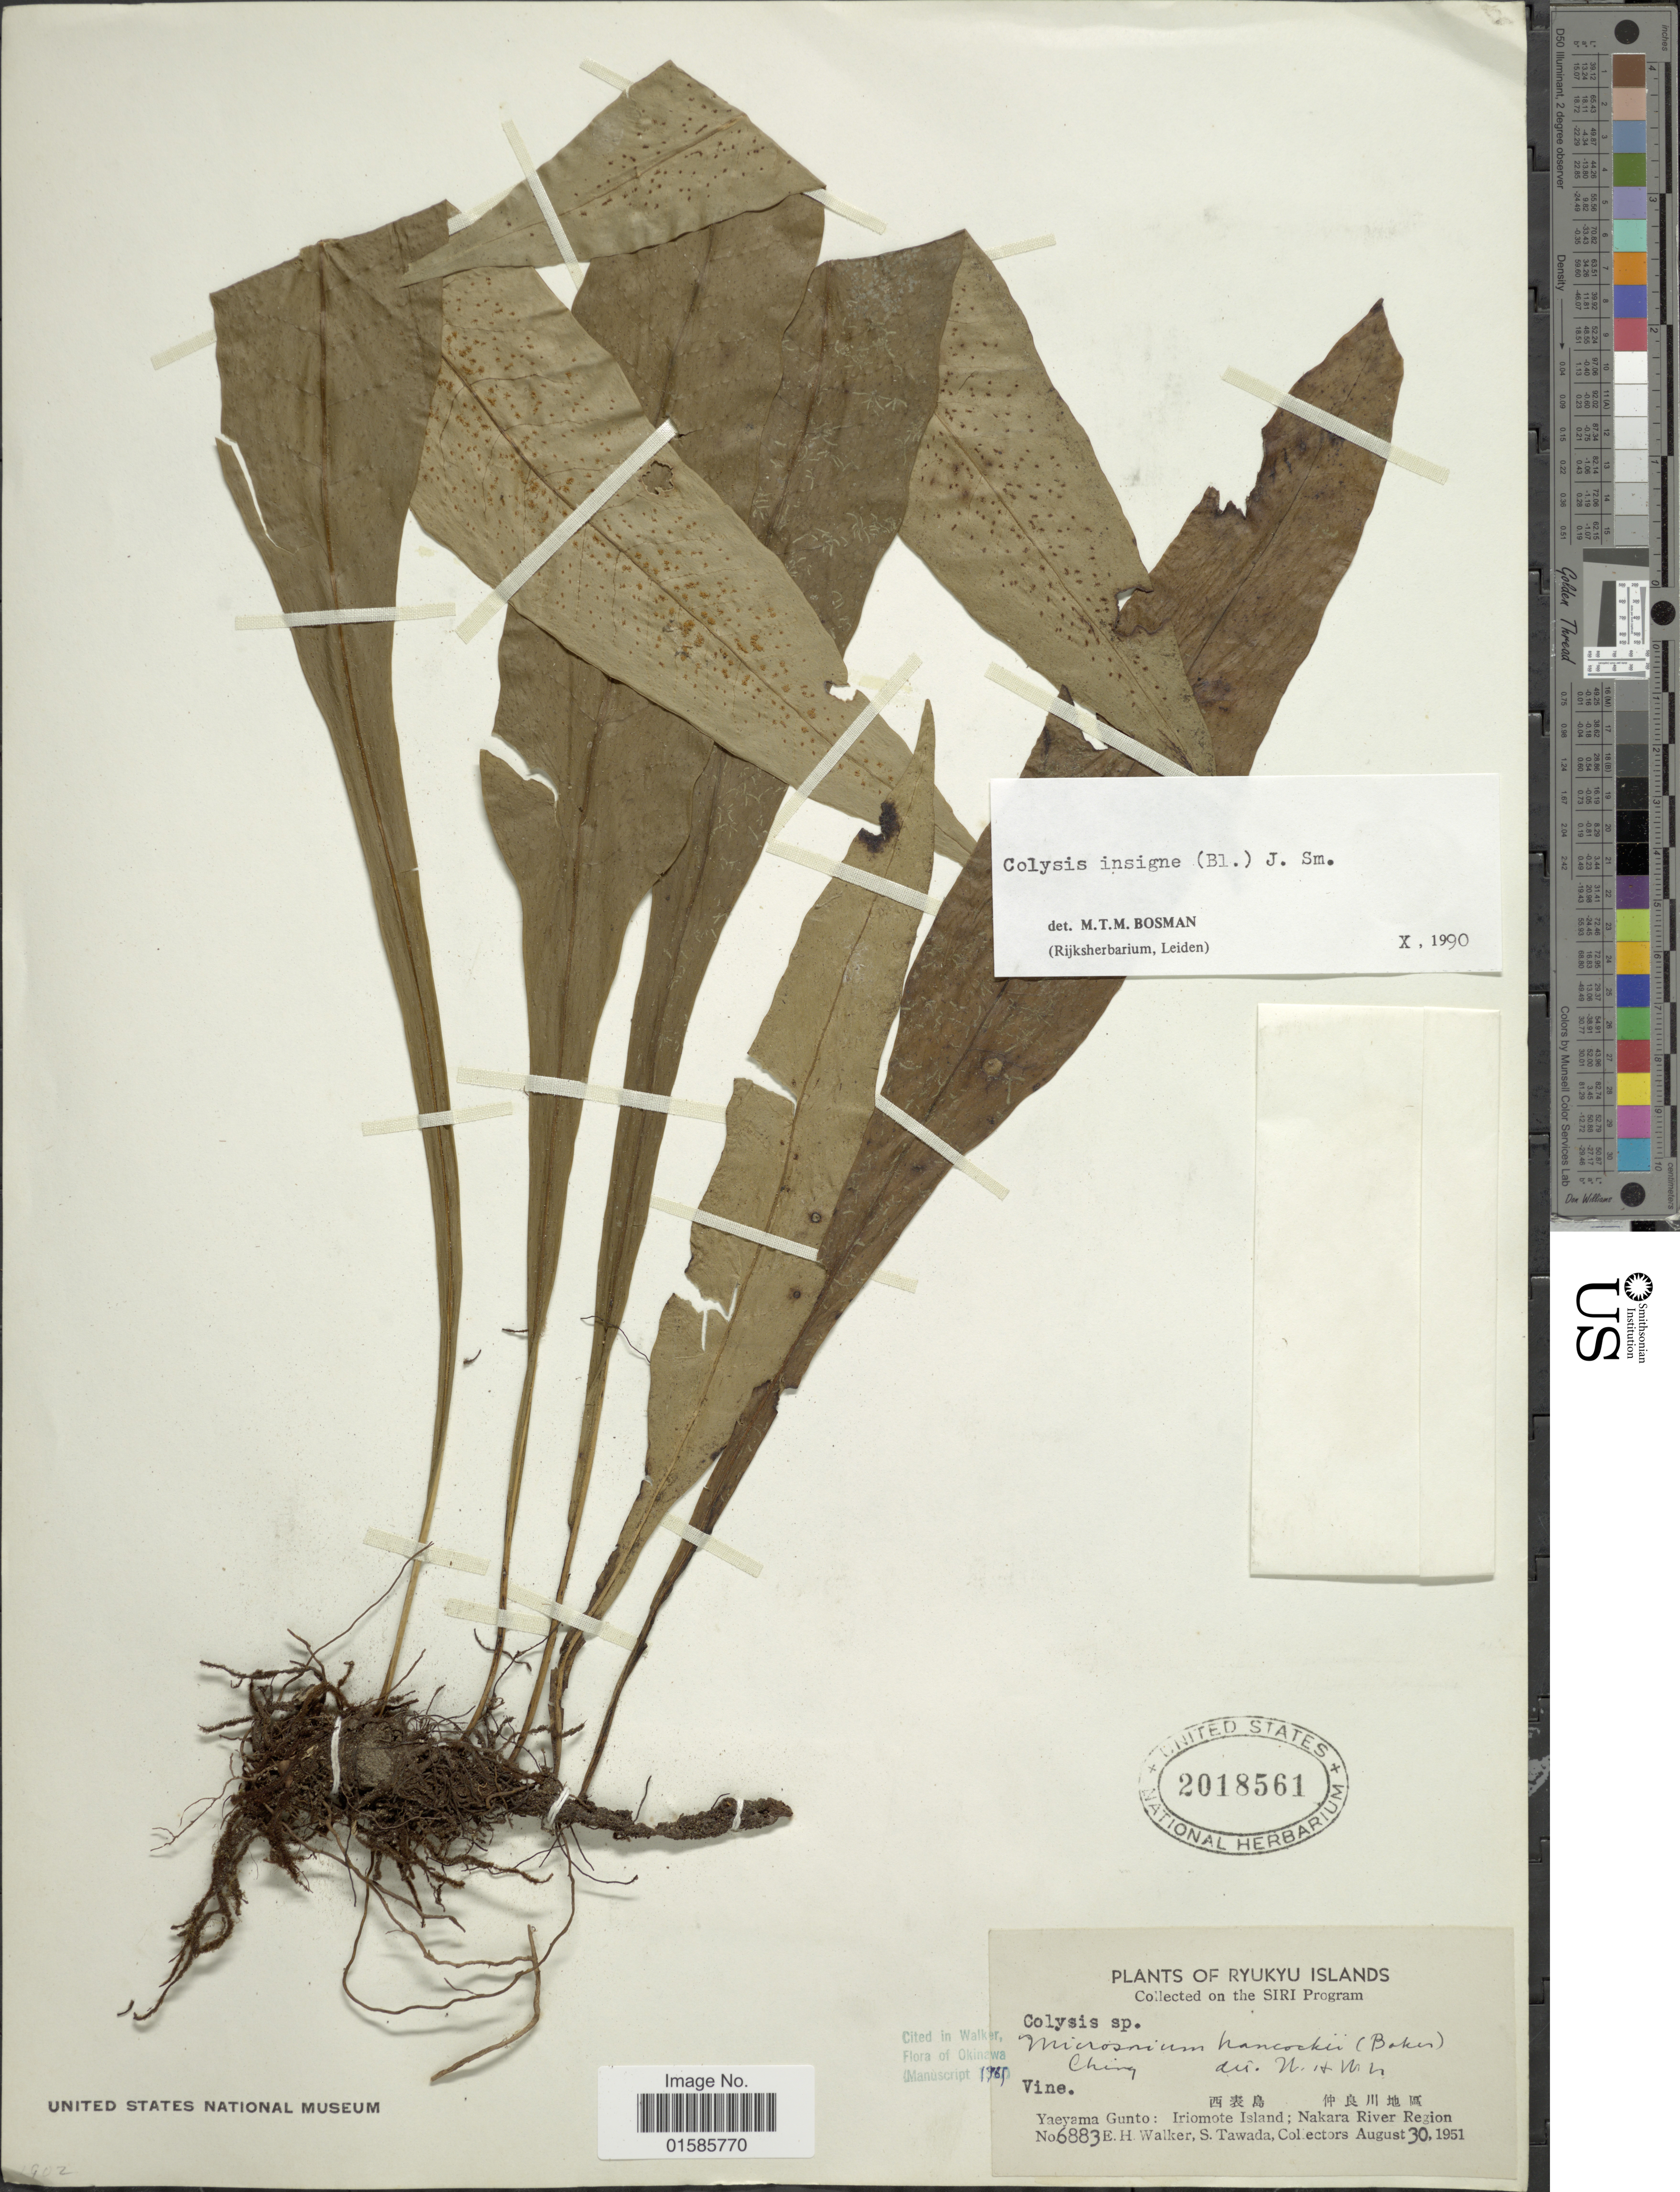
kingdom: Plantae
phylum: Tracheophyta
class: Polypodiopsida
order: Polypodiales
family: Polypodiaceae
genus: Microsorum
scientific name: Microsorum insigne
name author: (Blume) Copel.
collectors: E. H. Walker & S. Tawada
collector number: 6883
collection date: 1951-08-30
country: Japan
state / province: Okinawa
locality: Ryukyu Islands, Yaeyama Gunto: Iriomote Island; Nakara River Region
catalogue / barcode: US 2018561